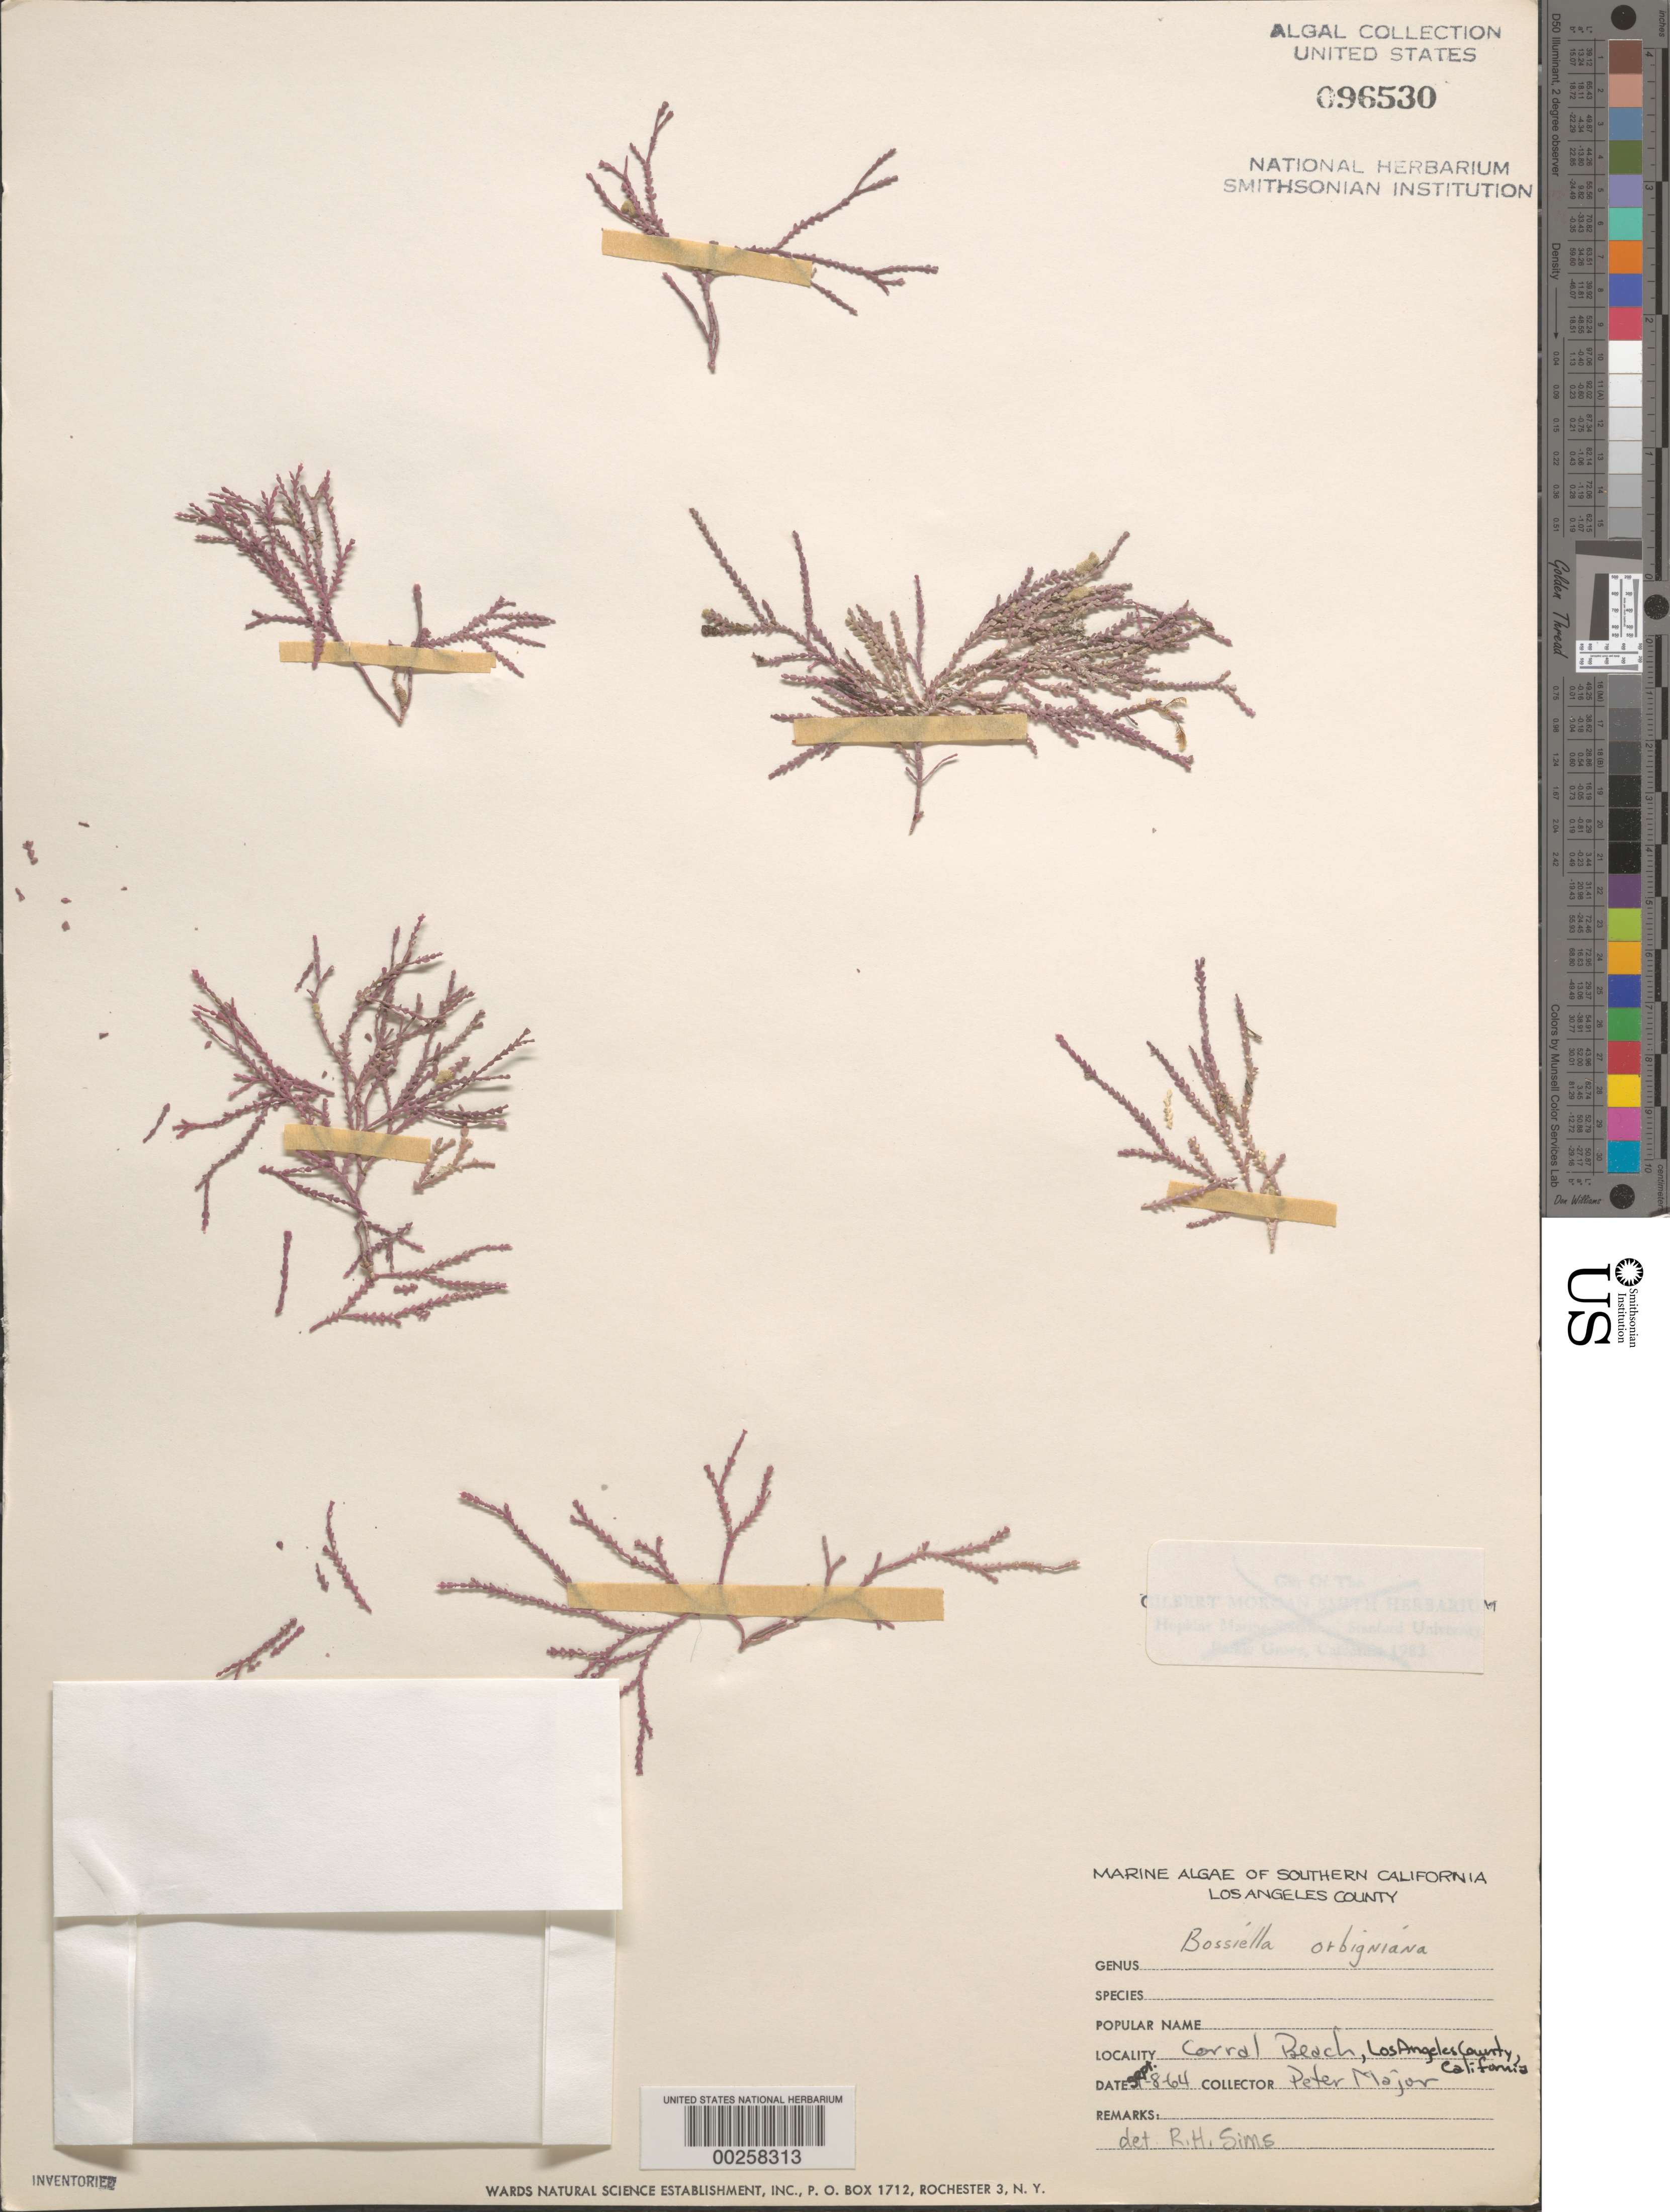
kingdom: Plantae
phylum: Rhodophyta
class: Florideophyceae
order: Corallinales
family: Corallinaceae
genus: Bossiella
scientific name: Bossiella orbigniana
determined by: Sims, Robert H.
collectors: P. Major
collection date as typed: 08 Sep 1964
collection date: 1964-09-08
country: United States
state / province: California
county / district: Los Angeles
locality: Corral Beach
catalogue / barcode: US 96530